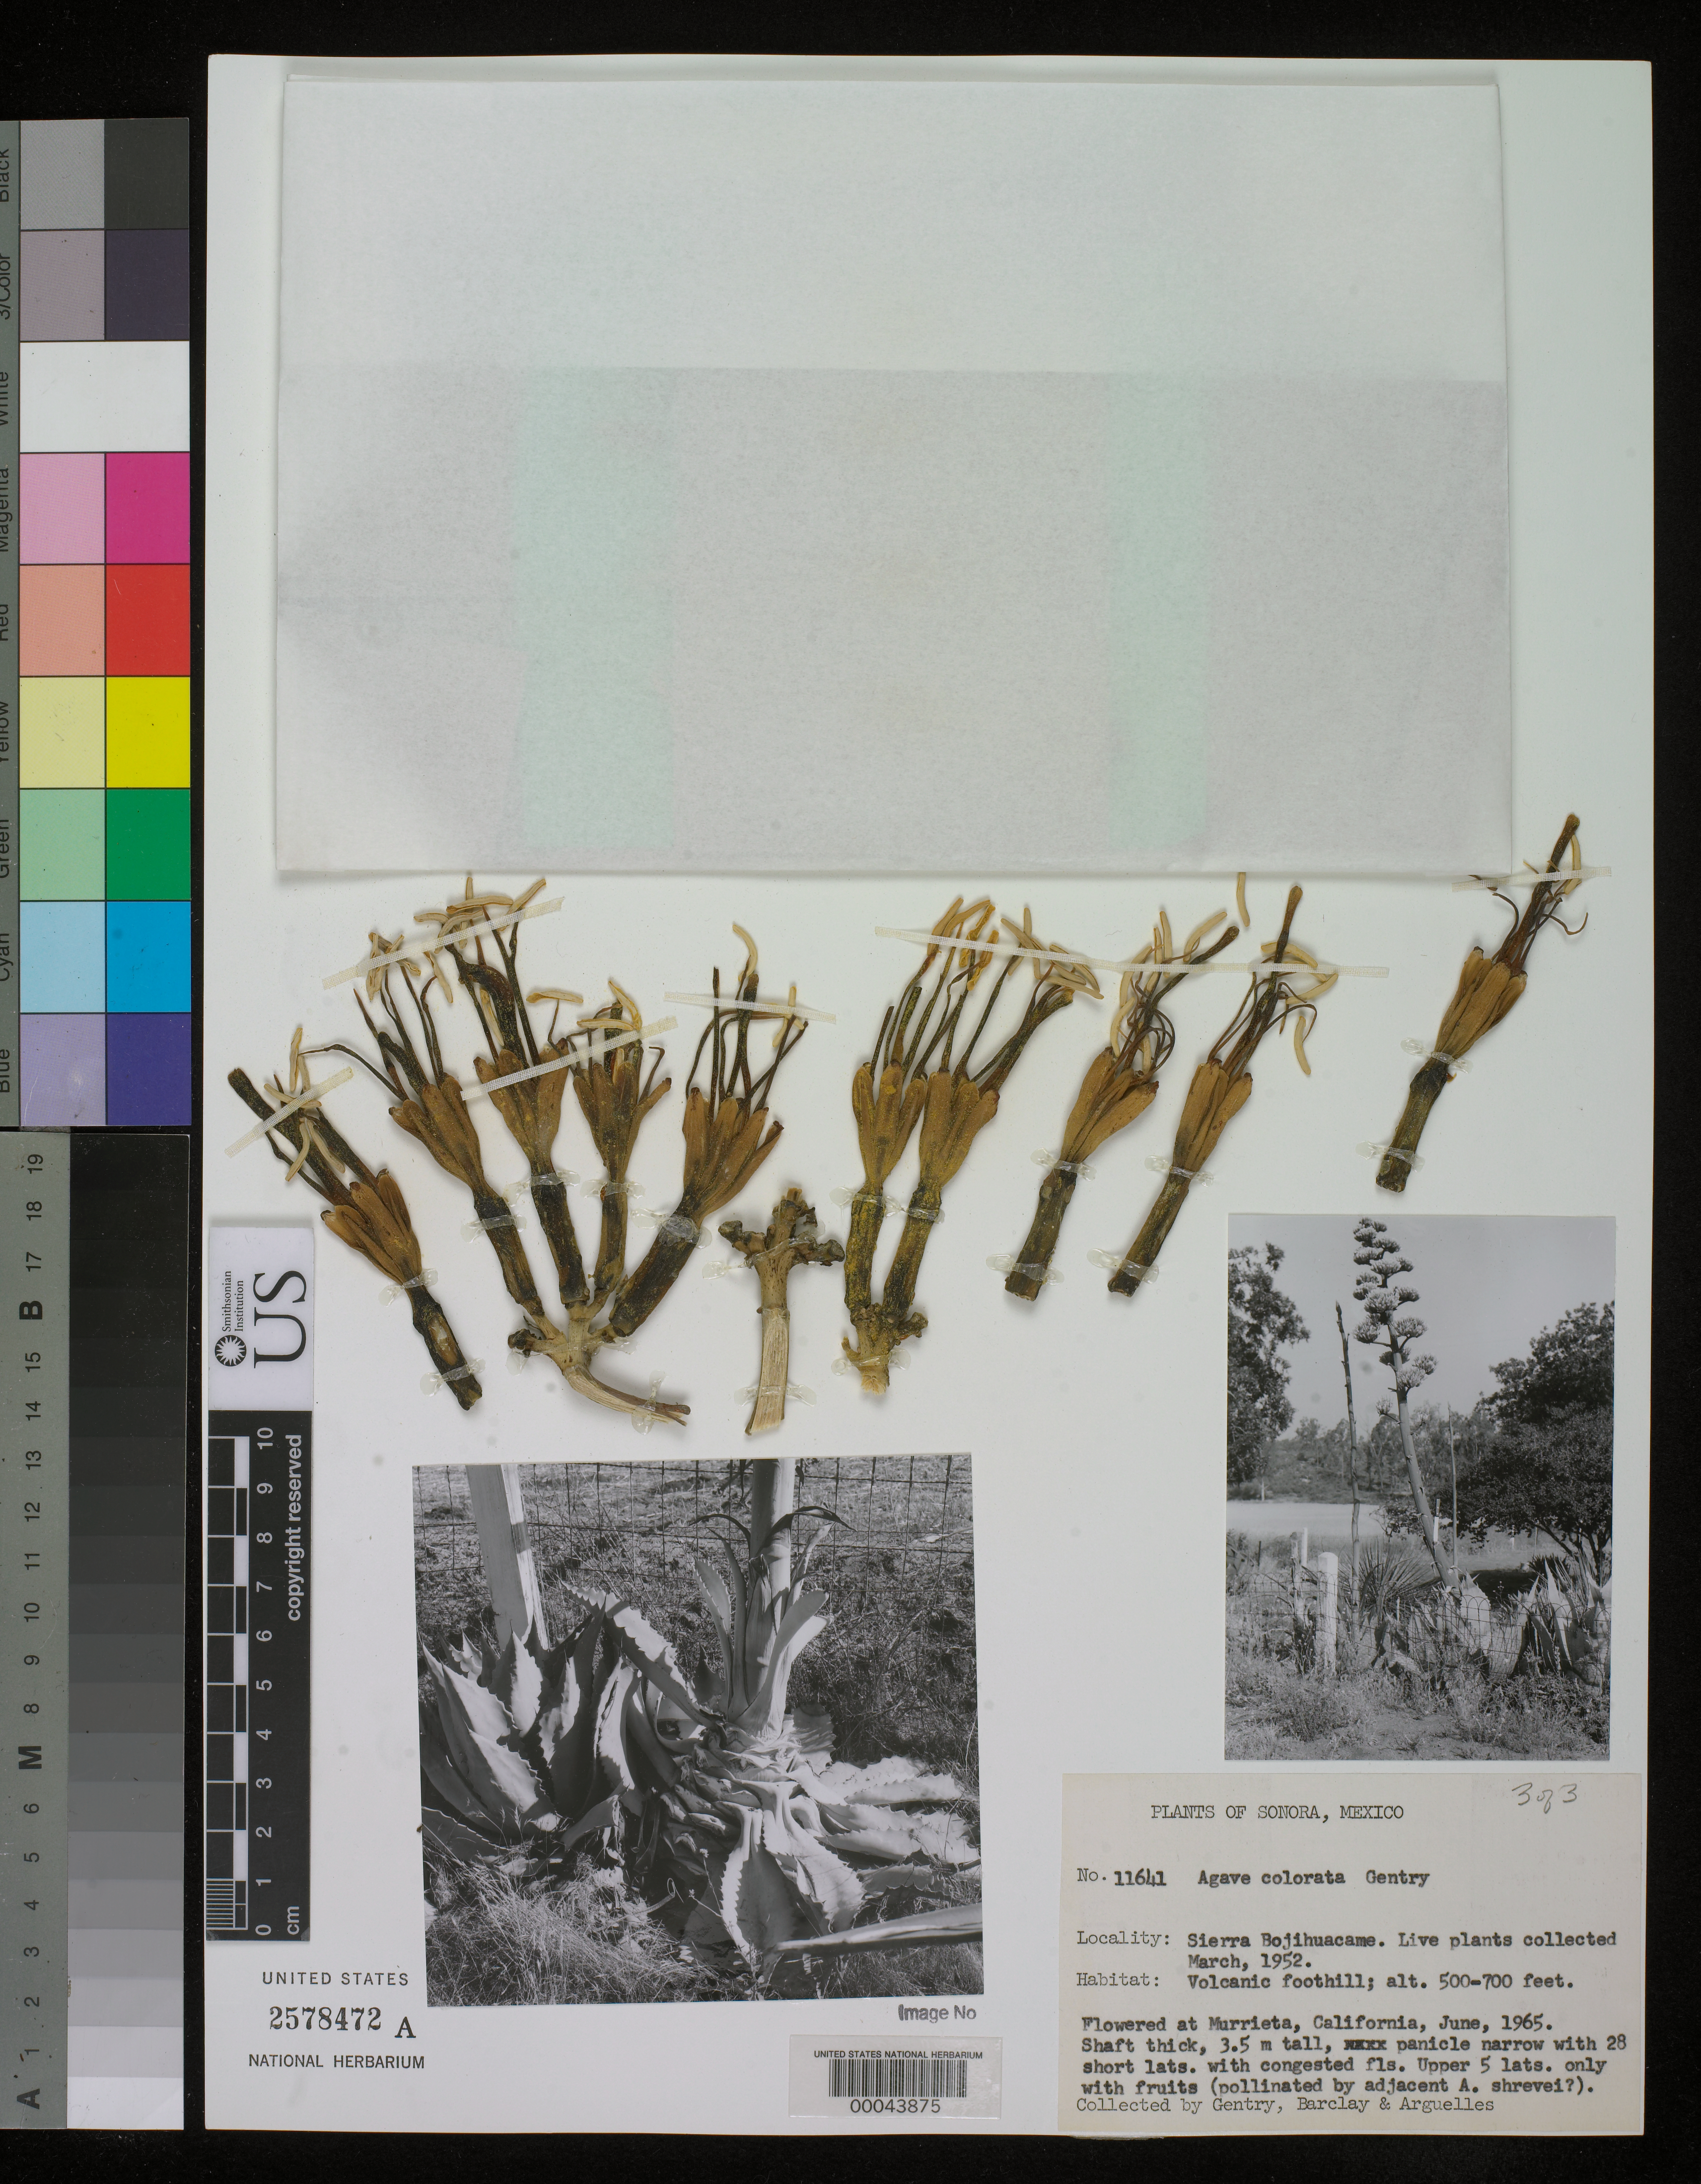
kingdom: Plantae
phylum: Tracheophyta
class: Liliopsida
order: Asparagales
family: Asparagaceae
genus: Agave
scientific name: Agave colorata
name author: Gentry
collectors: H. S. Gentry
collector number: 11641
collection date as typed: Mar 1952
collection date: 1952-03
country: Mexico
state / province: Sonora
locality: Sierra bojihuacame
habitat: Volcanic foothill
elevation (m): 152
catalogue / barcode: US 2578472A